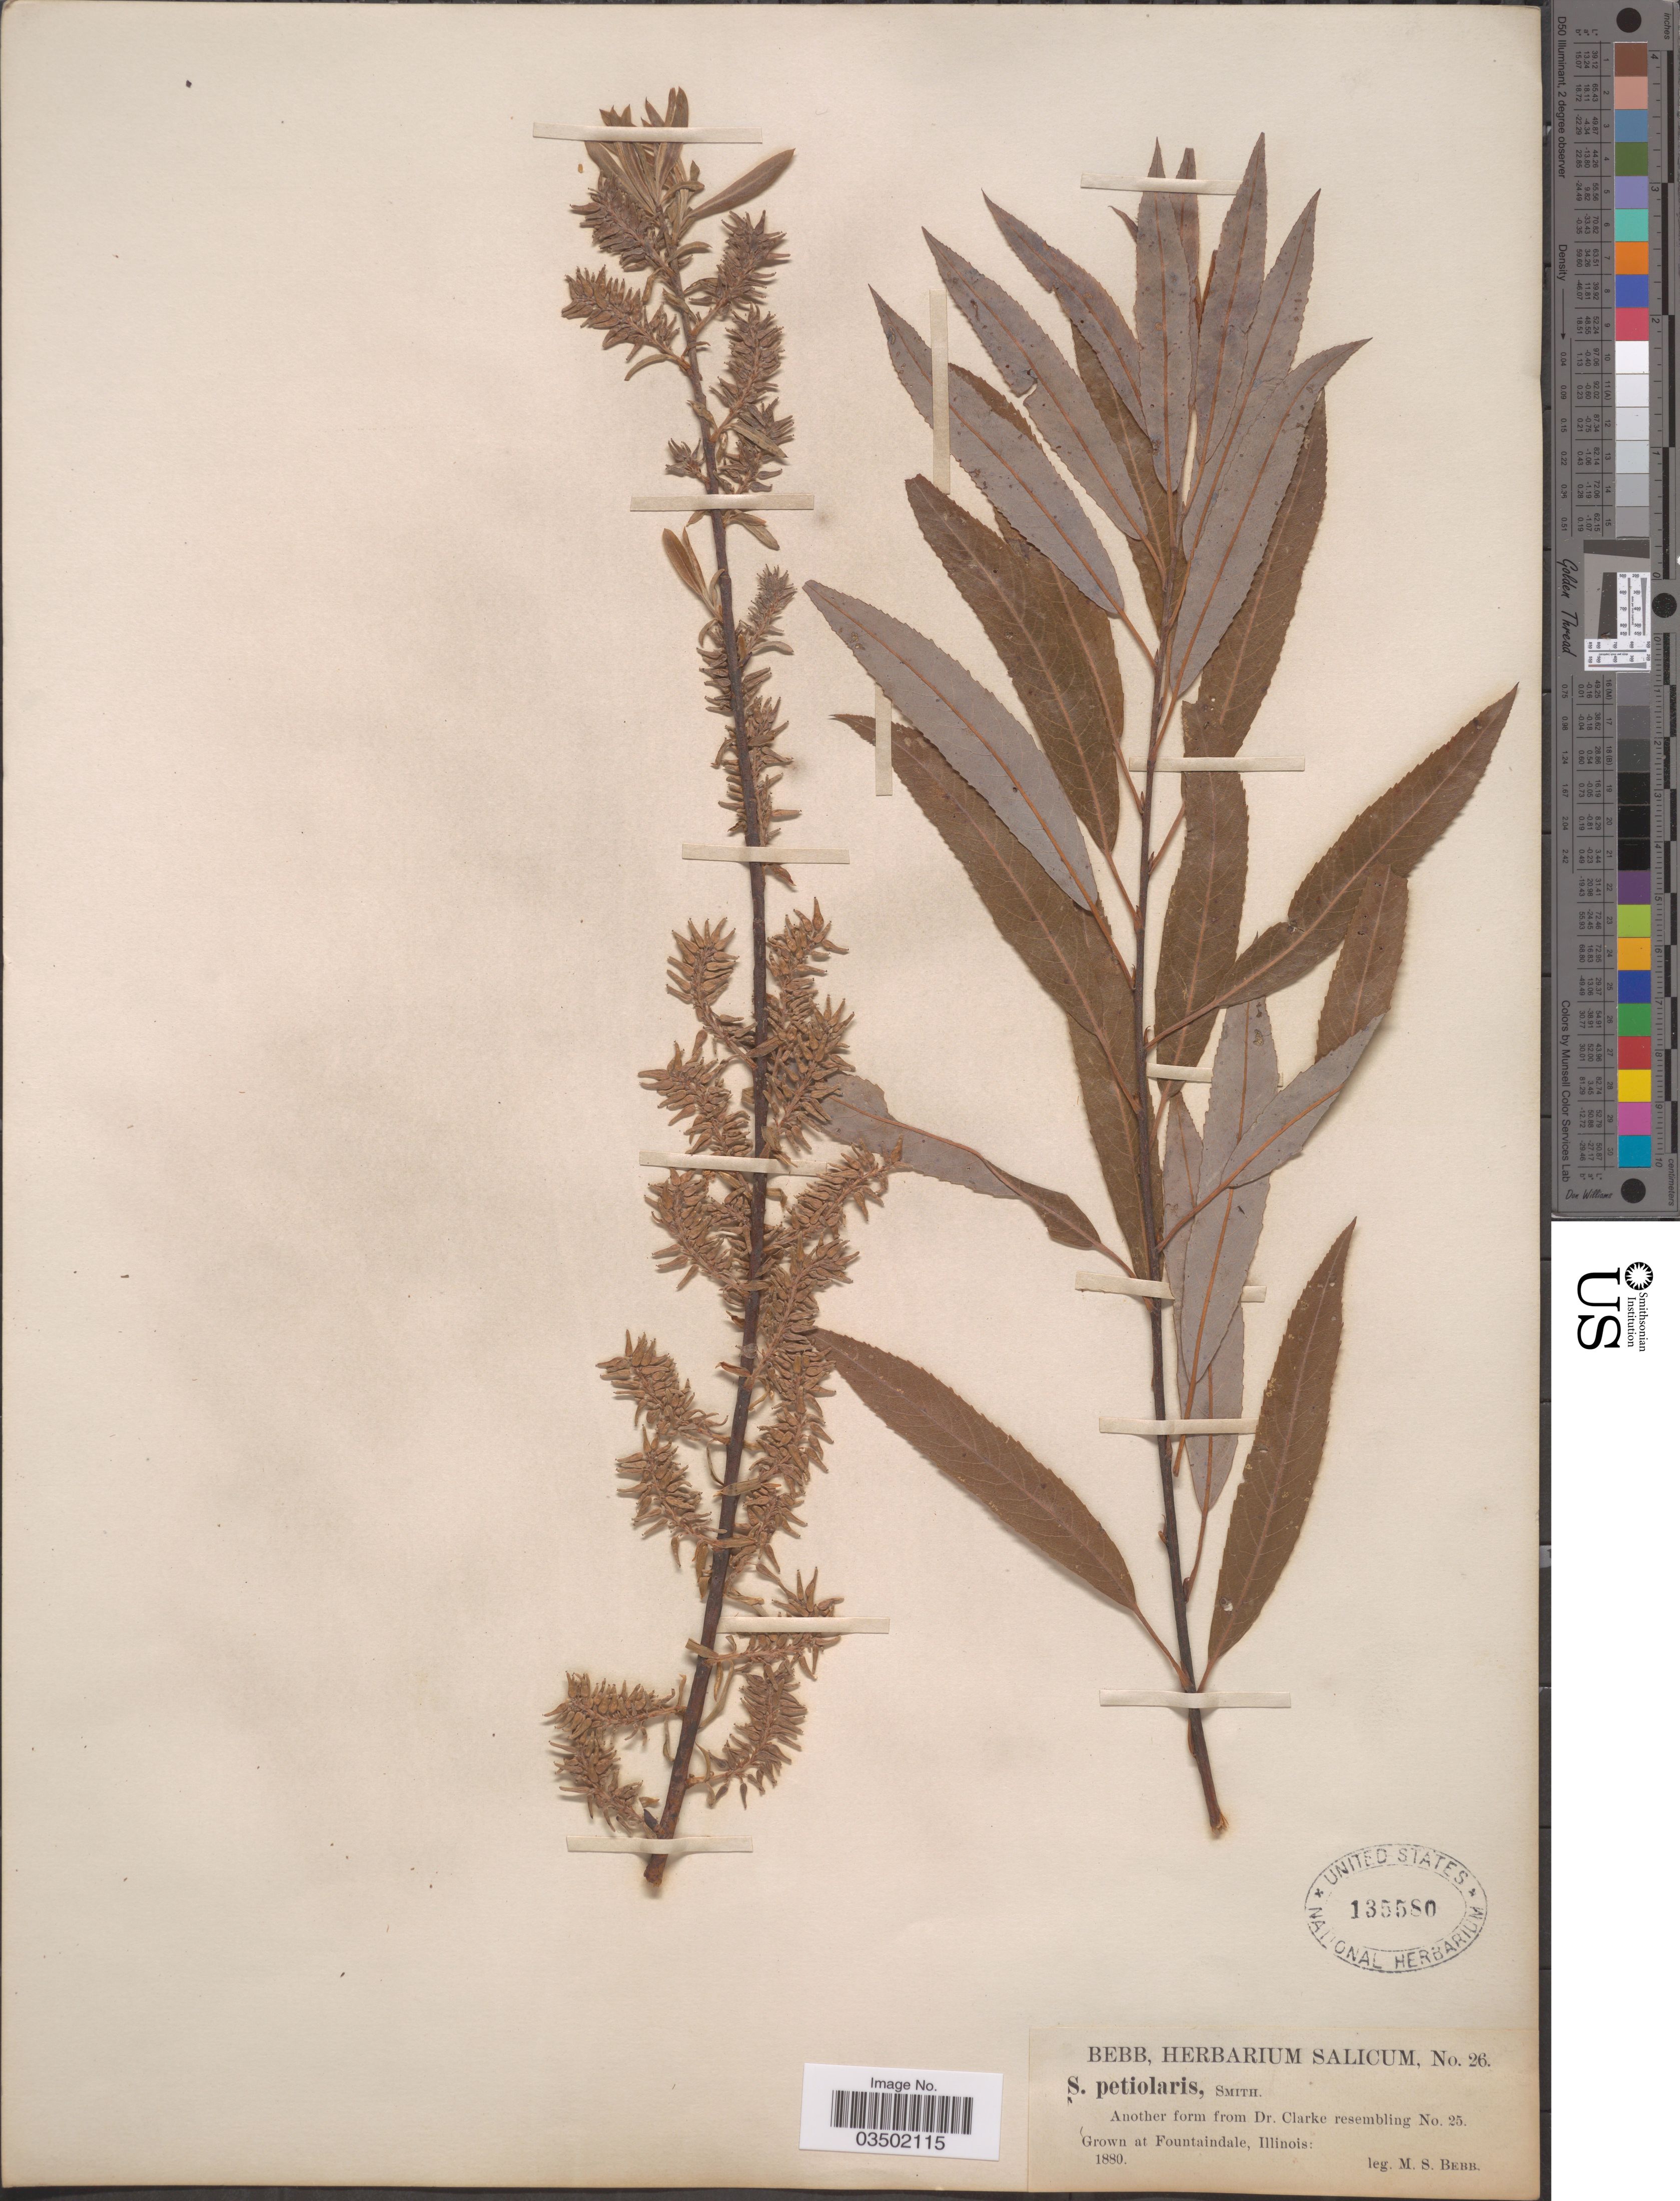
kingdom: Plantae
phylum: Tracheophyta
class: Magnoliopsida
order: Malpighiales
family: Salicaceae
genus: Salix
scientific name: Salix petiolaris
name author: Sm.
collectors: M. Bebb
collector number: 26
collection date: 1880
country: United States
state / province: Illinois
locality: At Fountaindale.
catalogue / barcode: US 135580